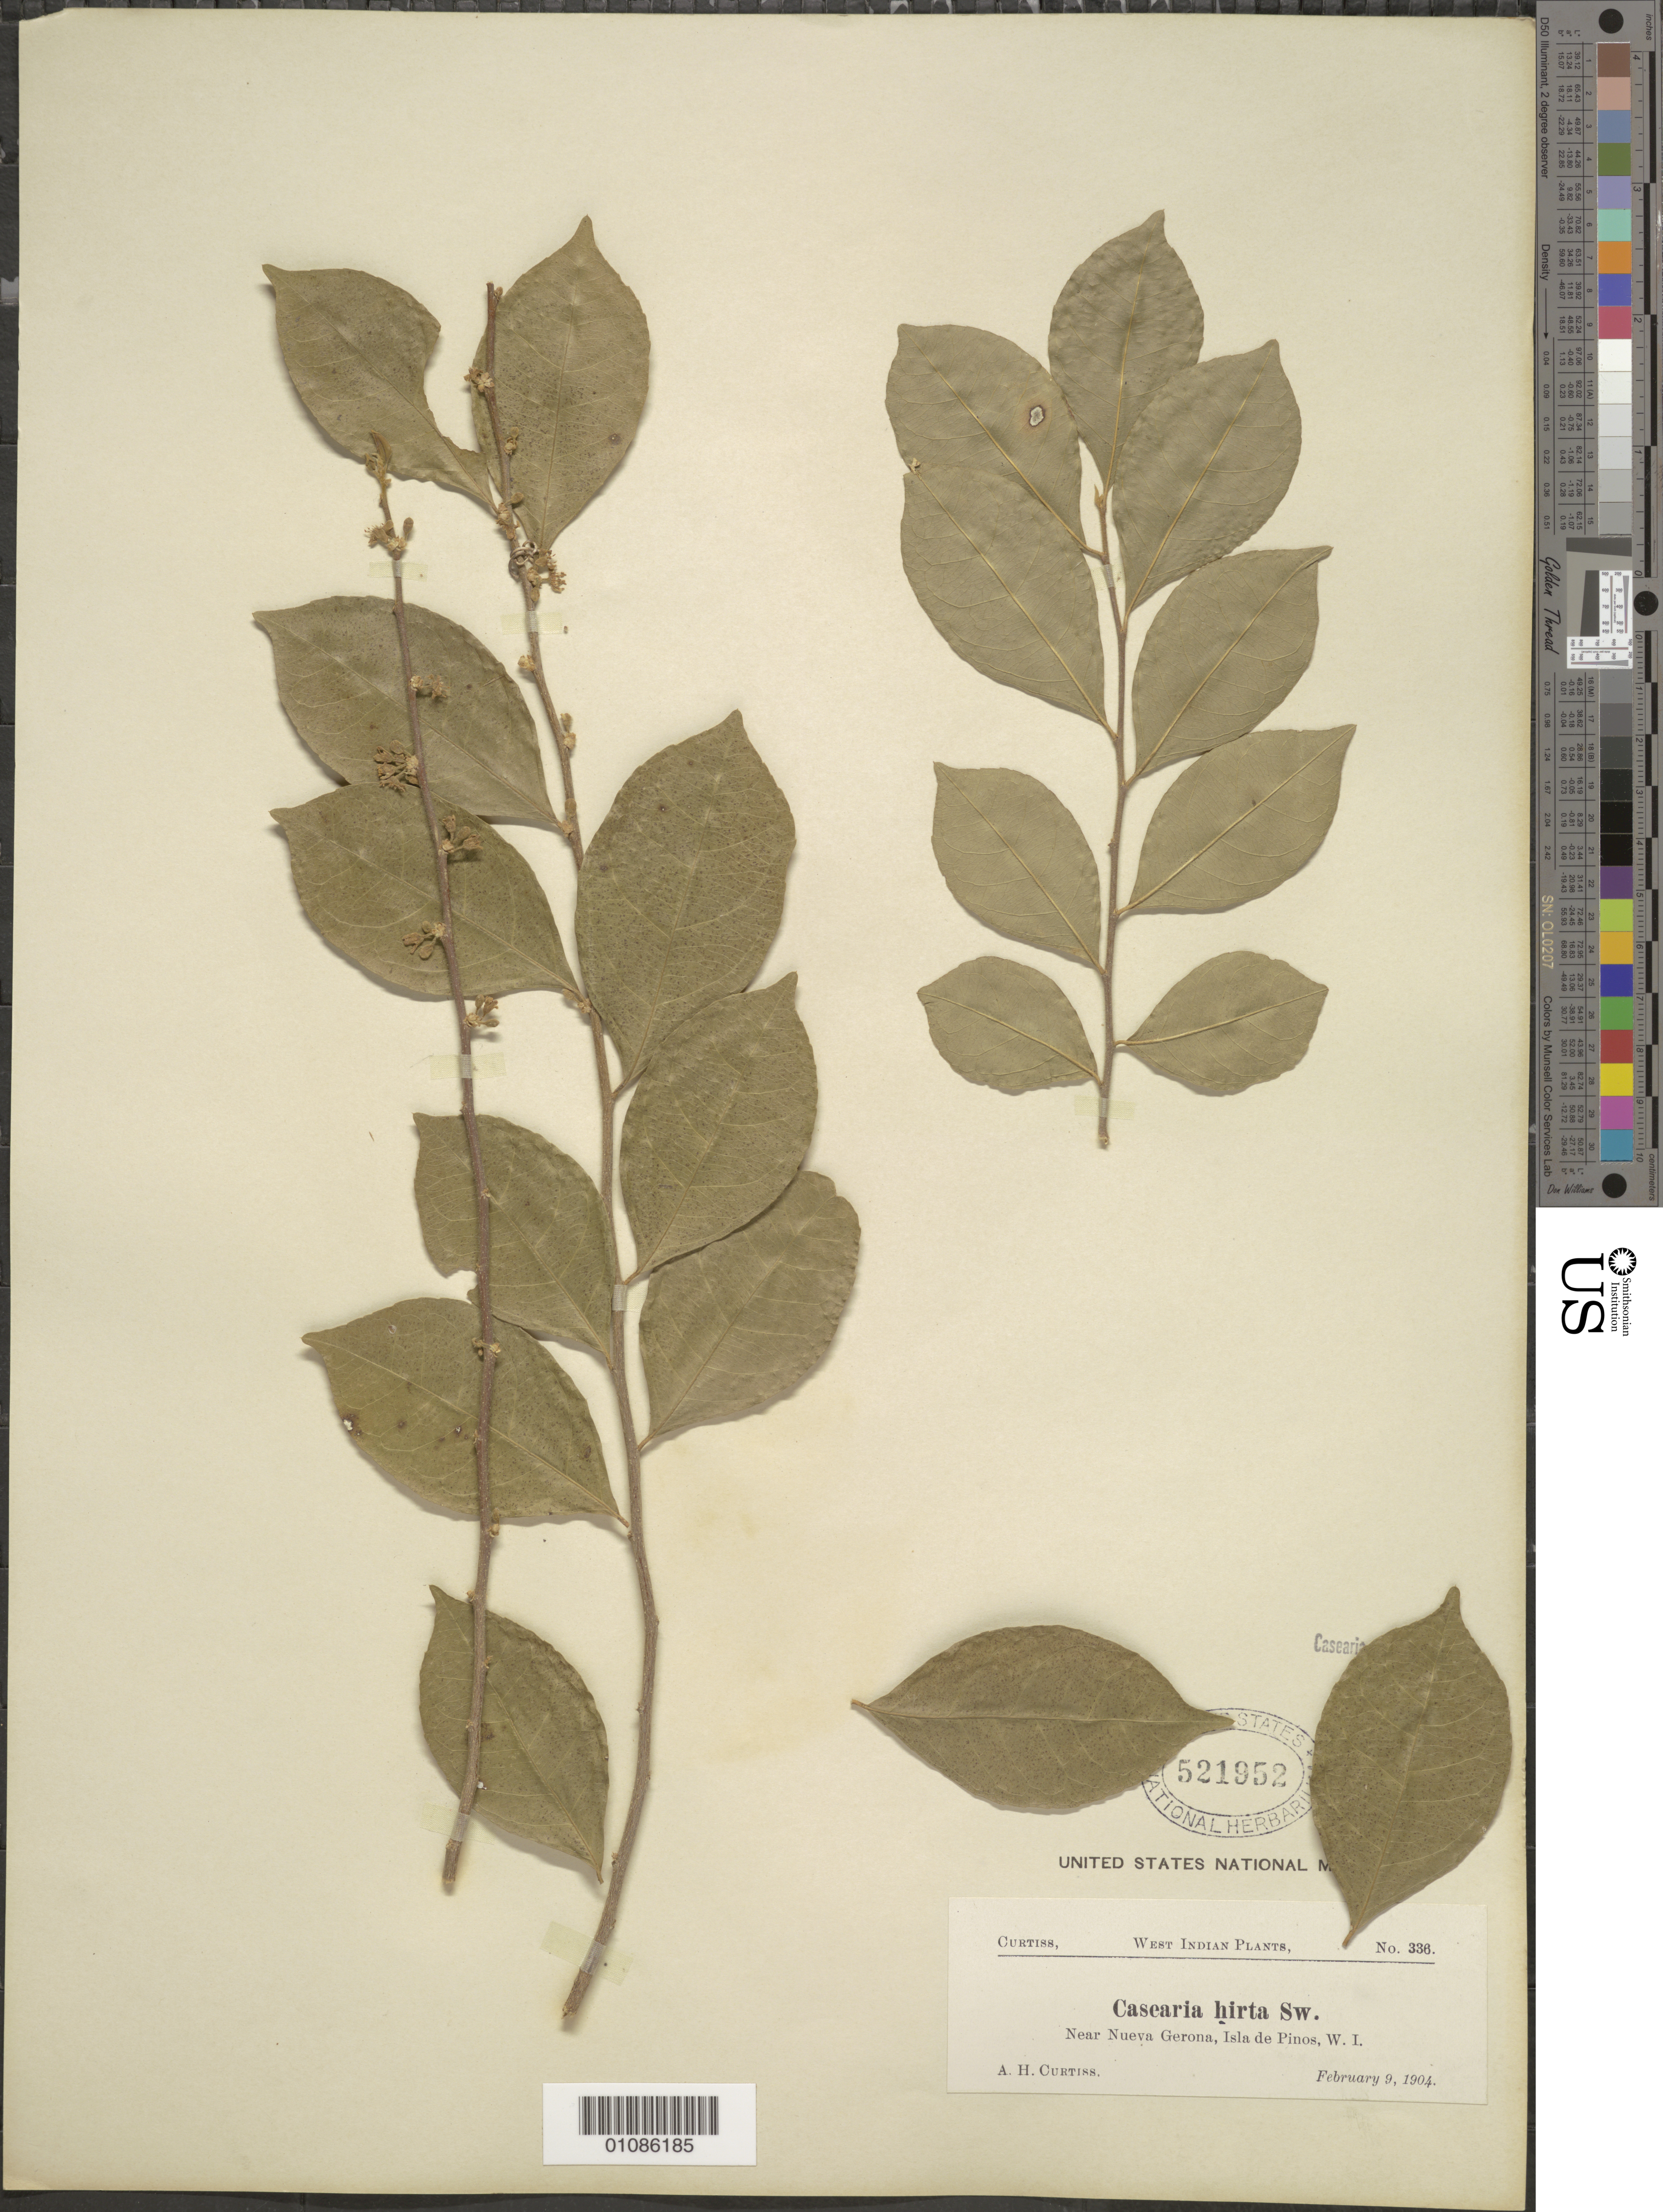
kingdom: Plantae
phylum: Tracheophyta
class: Magnoliopsida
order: Malpighiales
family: Salicaceae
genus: Casearia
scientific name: Casearia aculeata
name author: Jacq.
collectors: A. H. Curtiss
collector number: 336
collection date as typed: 09 Feb 1904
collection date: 1904-02-09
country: Cuba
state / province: Isla de La Juventud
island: Isla de la Juventud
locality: Isle of Pines, Near Nueva Gerona, Isle de pinos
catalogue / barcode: US 521952